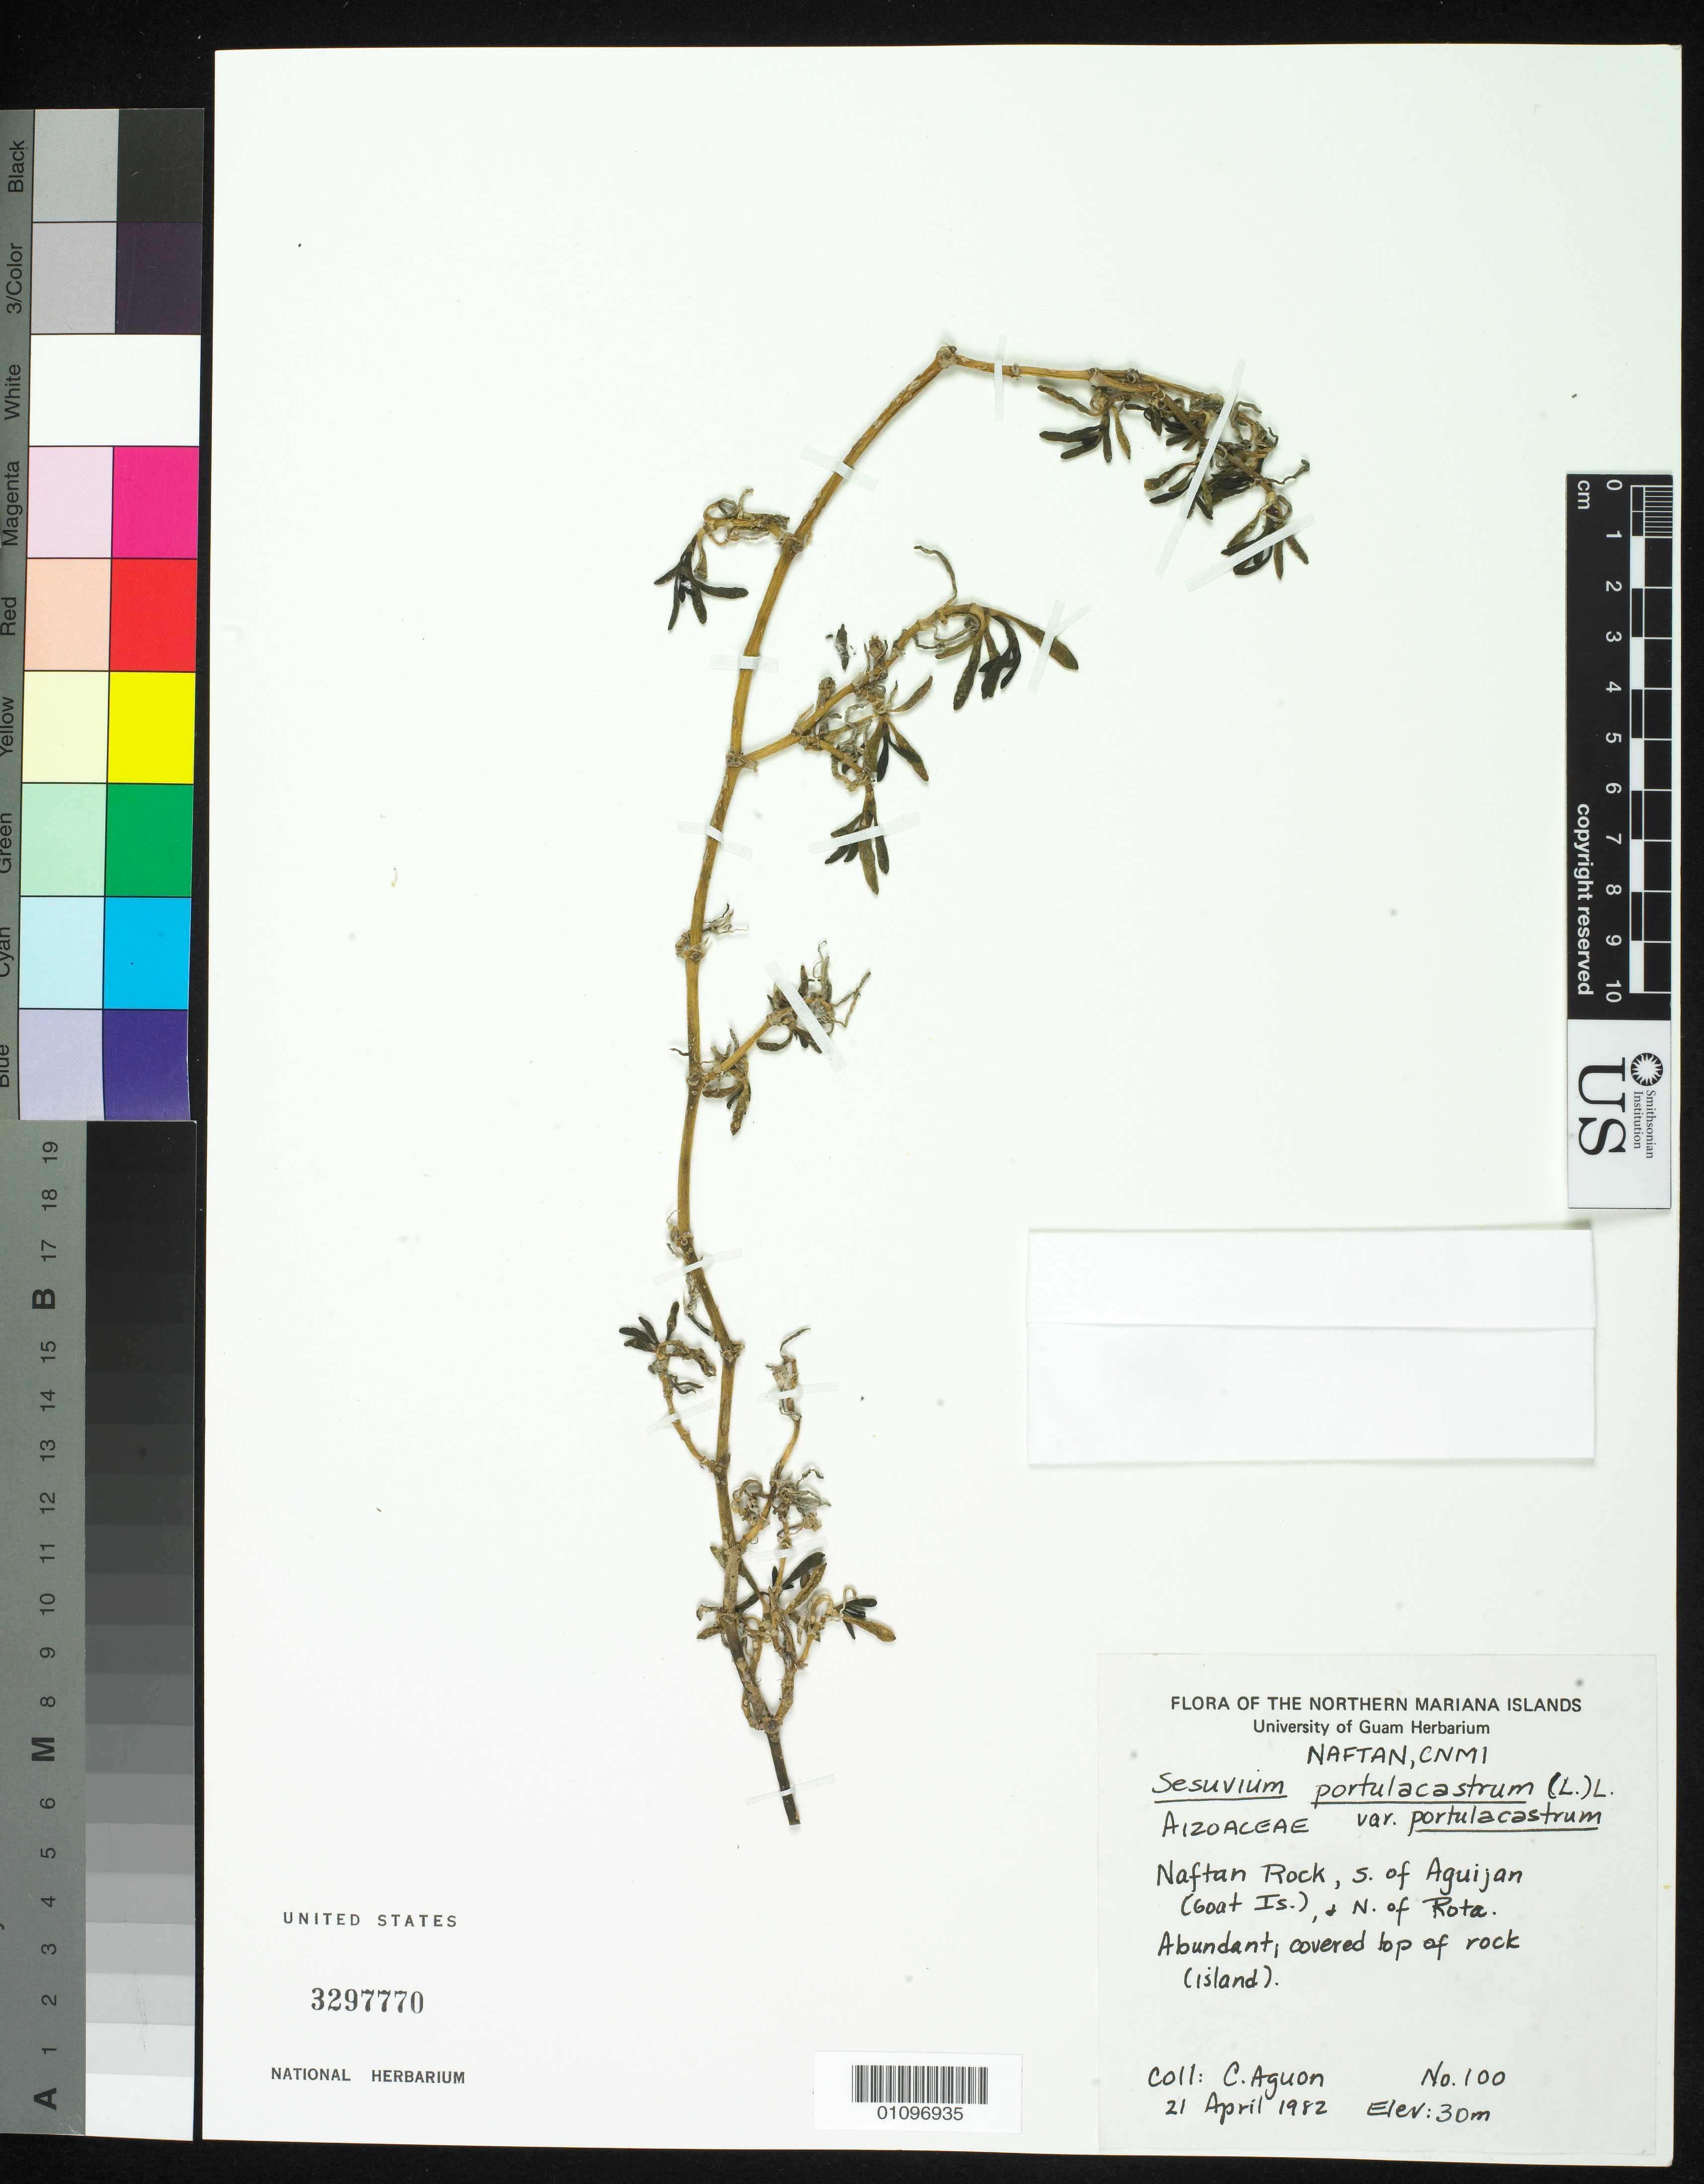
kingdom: Plantae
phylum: Tracheophyta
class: Magnoliopsida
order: Caryophyllales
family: Aizoaceae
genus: Sesuvium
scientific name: Sesuvium portulacastrum var. portulacastrum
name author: L.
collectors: C. Aguon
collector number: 100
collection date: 1982-04-21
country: Northern Mariana Islands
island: Aguijan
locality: Naftan Rock, S. of Aguijan (Goat I.) + N. of rota.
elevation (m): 30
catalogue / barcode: US 3297770